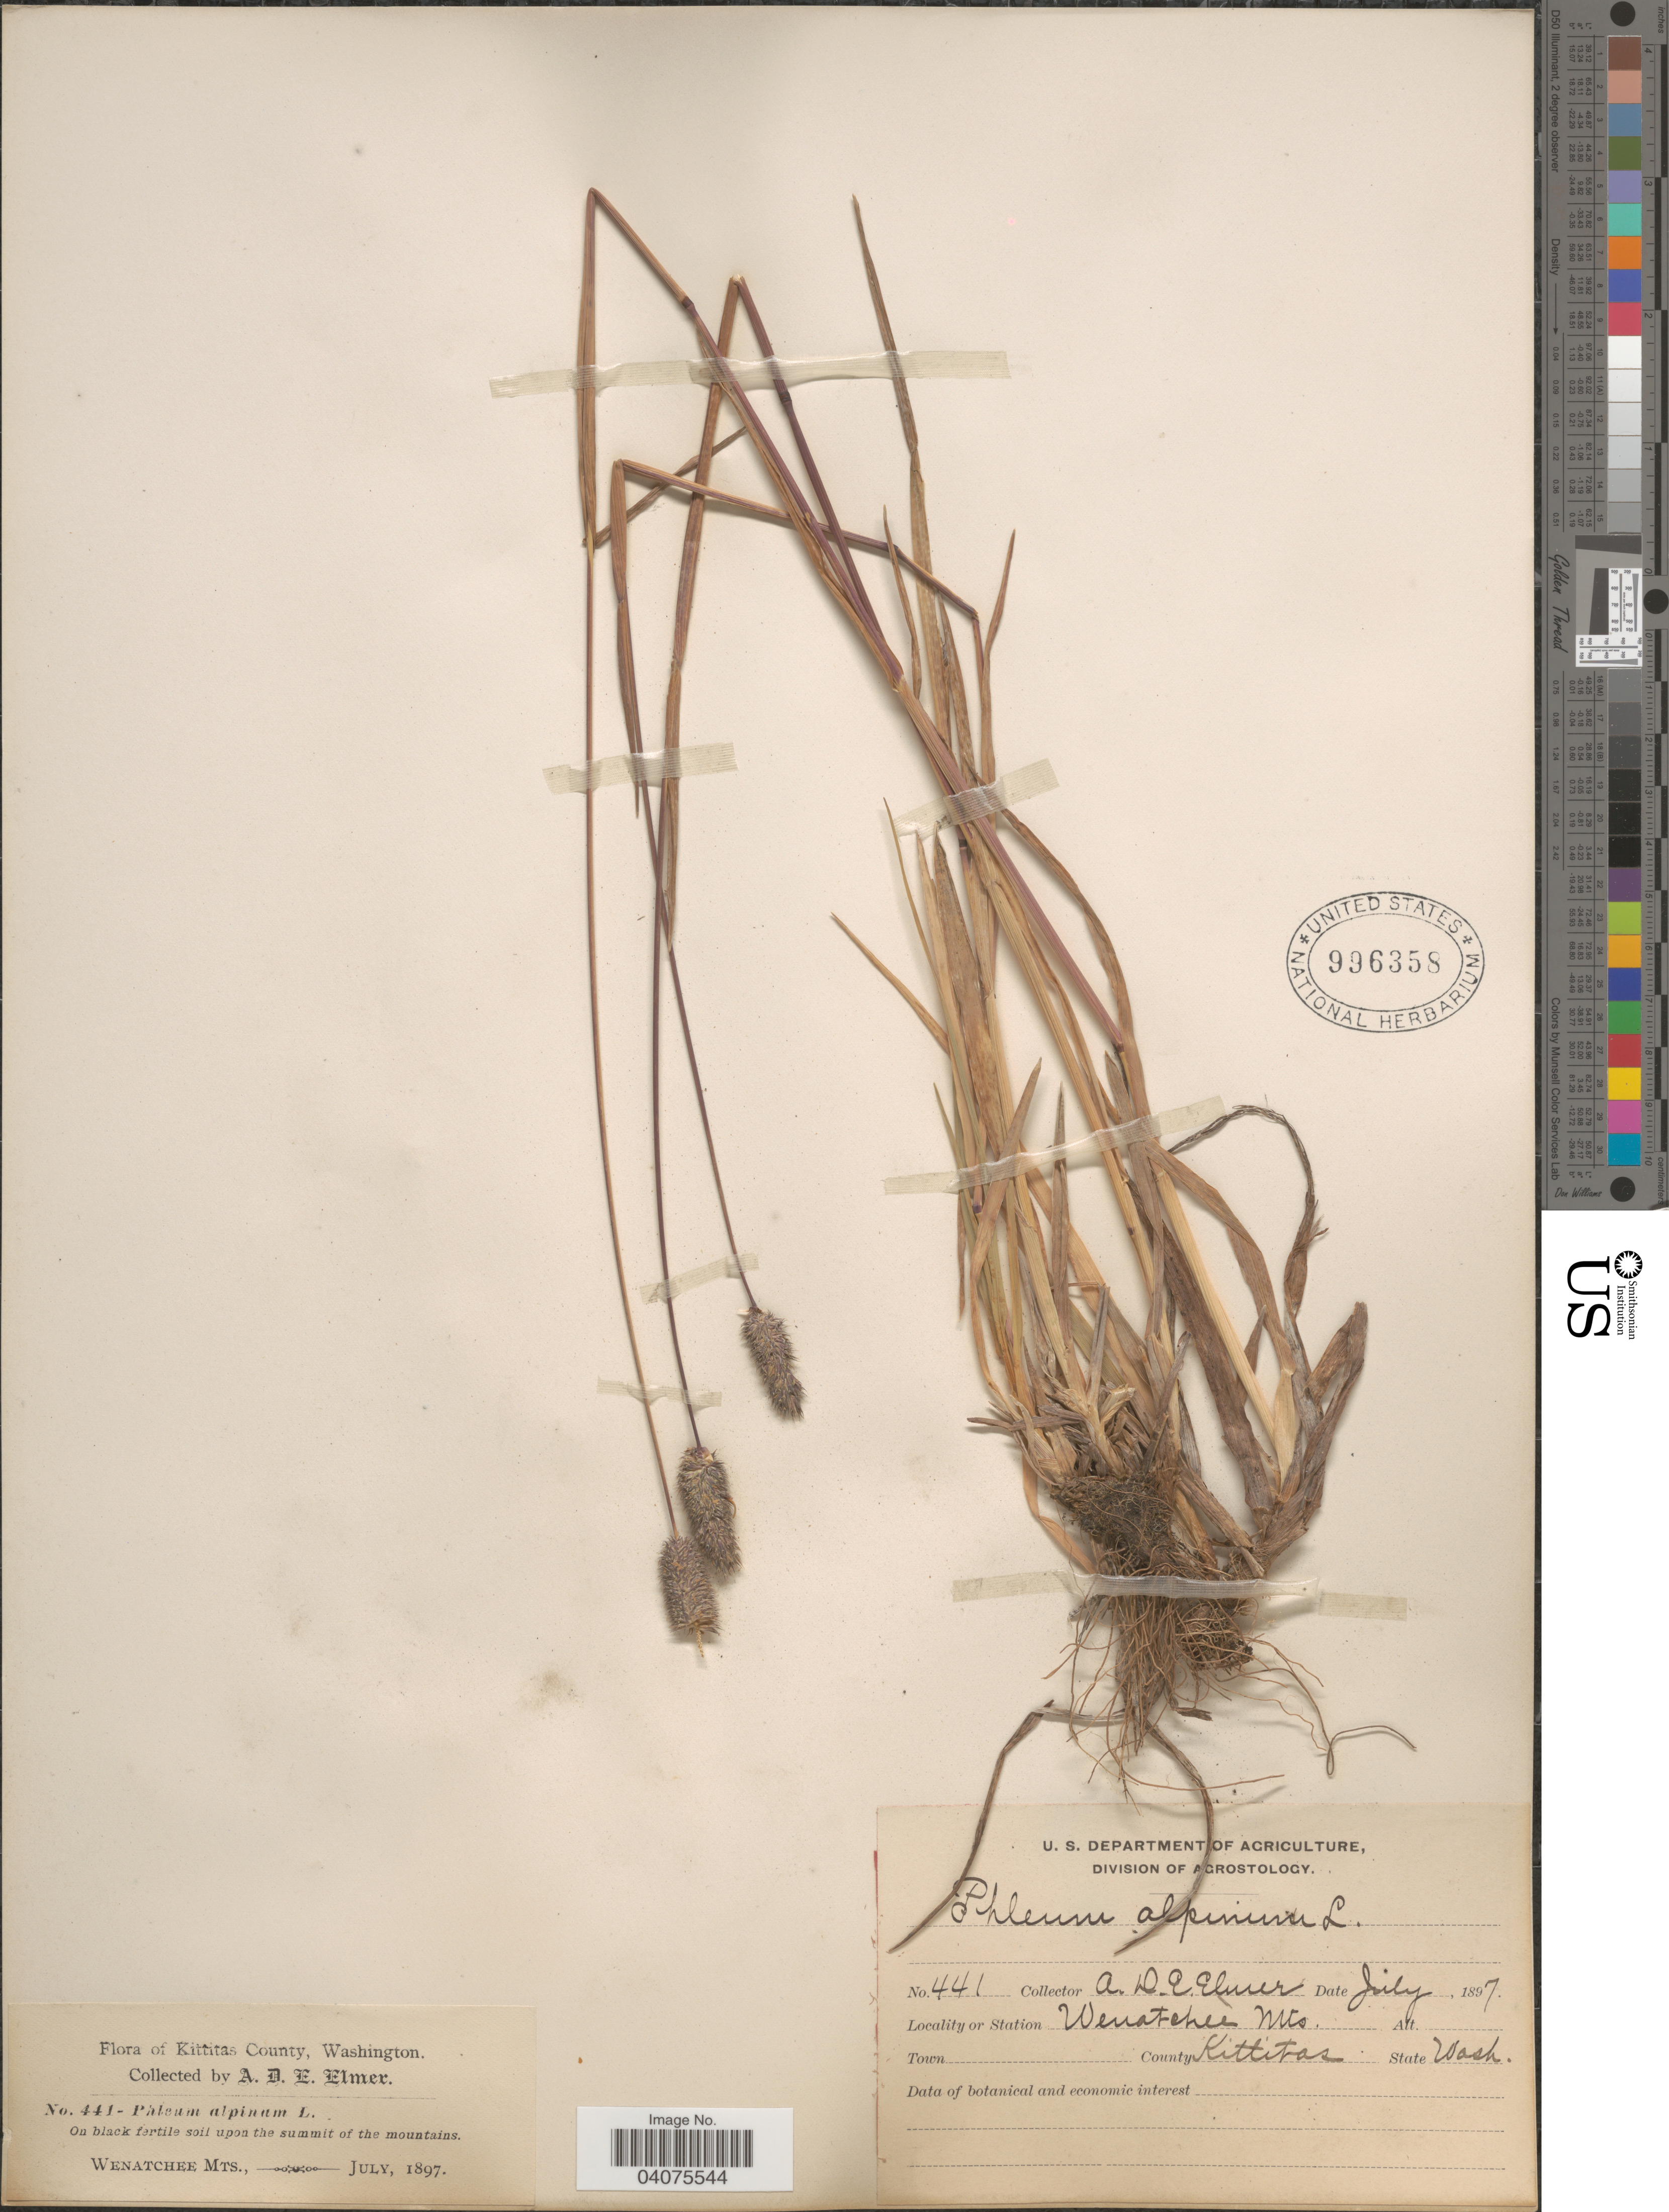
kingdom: Plantae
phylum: Tracheophyta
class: Liliopsida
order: Poales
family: Poaceae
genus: Phleum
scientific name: Phleum alpinum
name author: L.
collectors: A. D. E. Elmer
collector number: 441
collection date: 1897-07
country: United States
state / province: Washington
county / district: Kittitas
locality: Kittitas County. Wenatchee Mts.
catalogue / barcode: US 996358